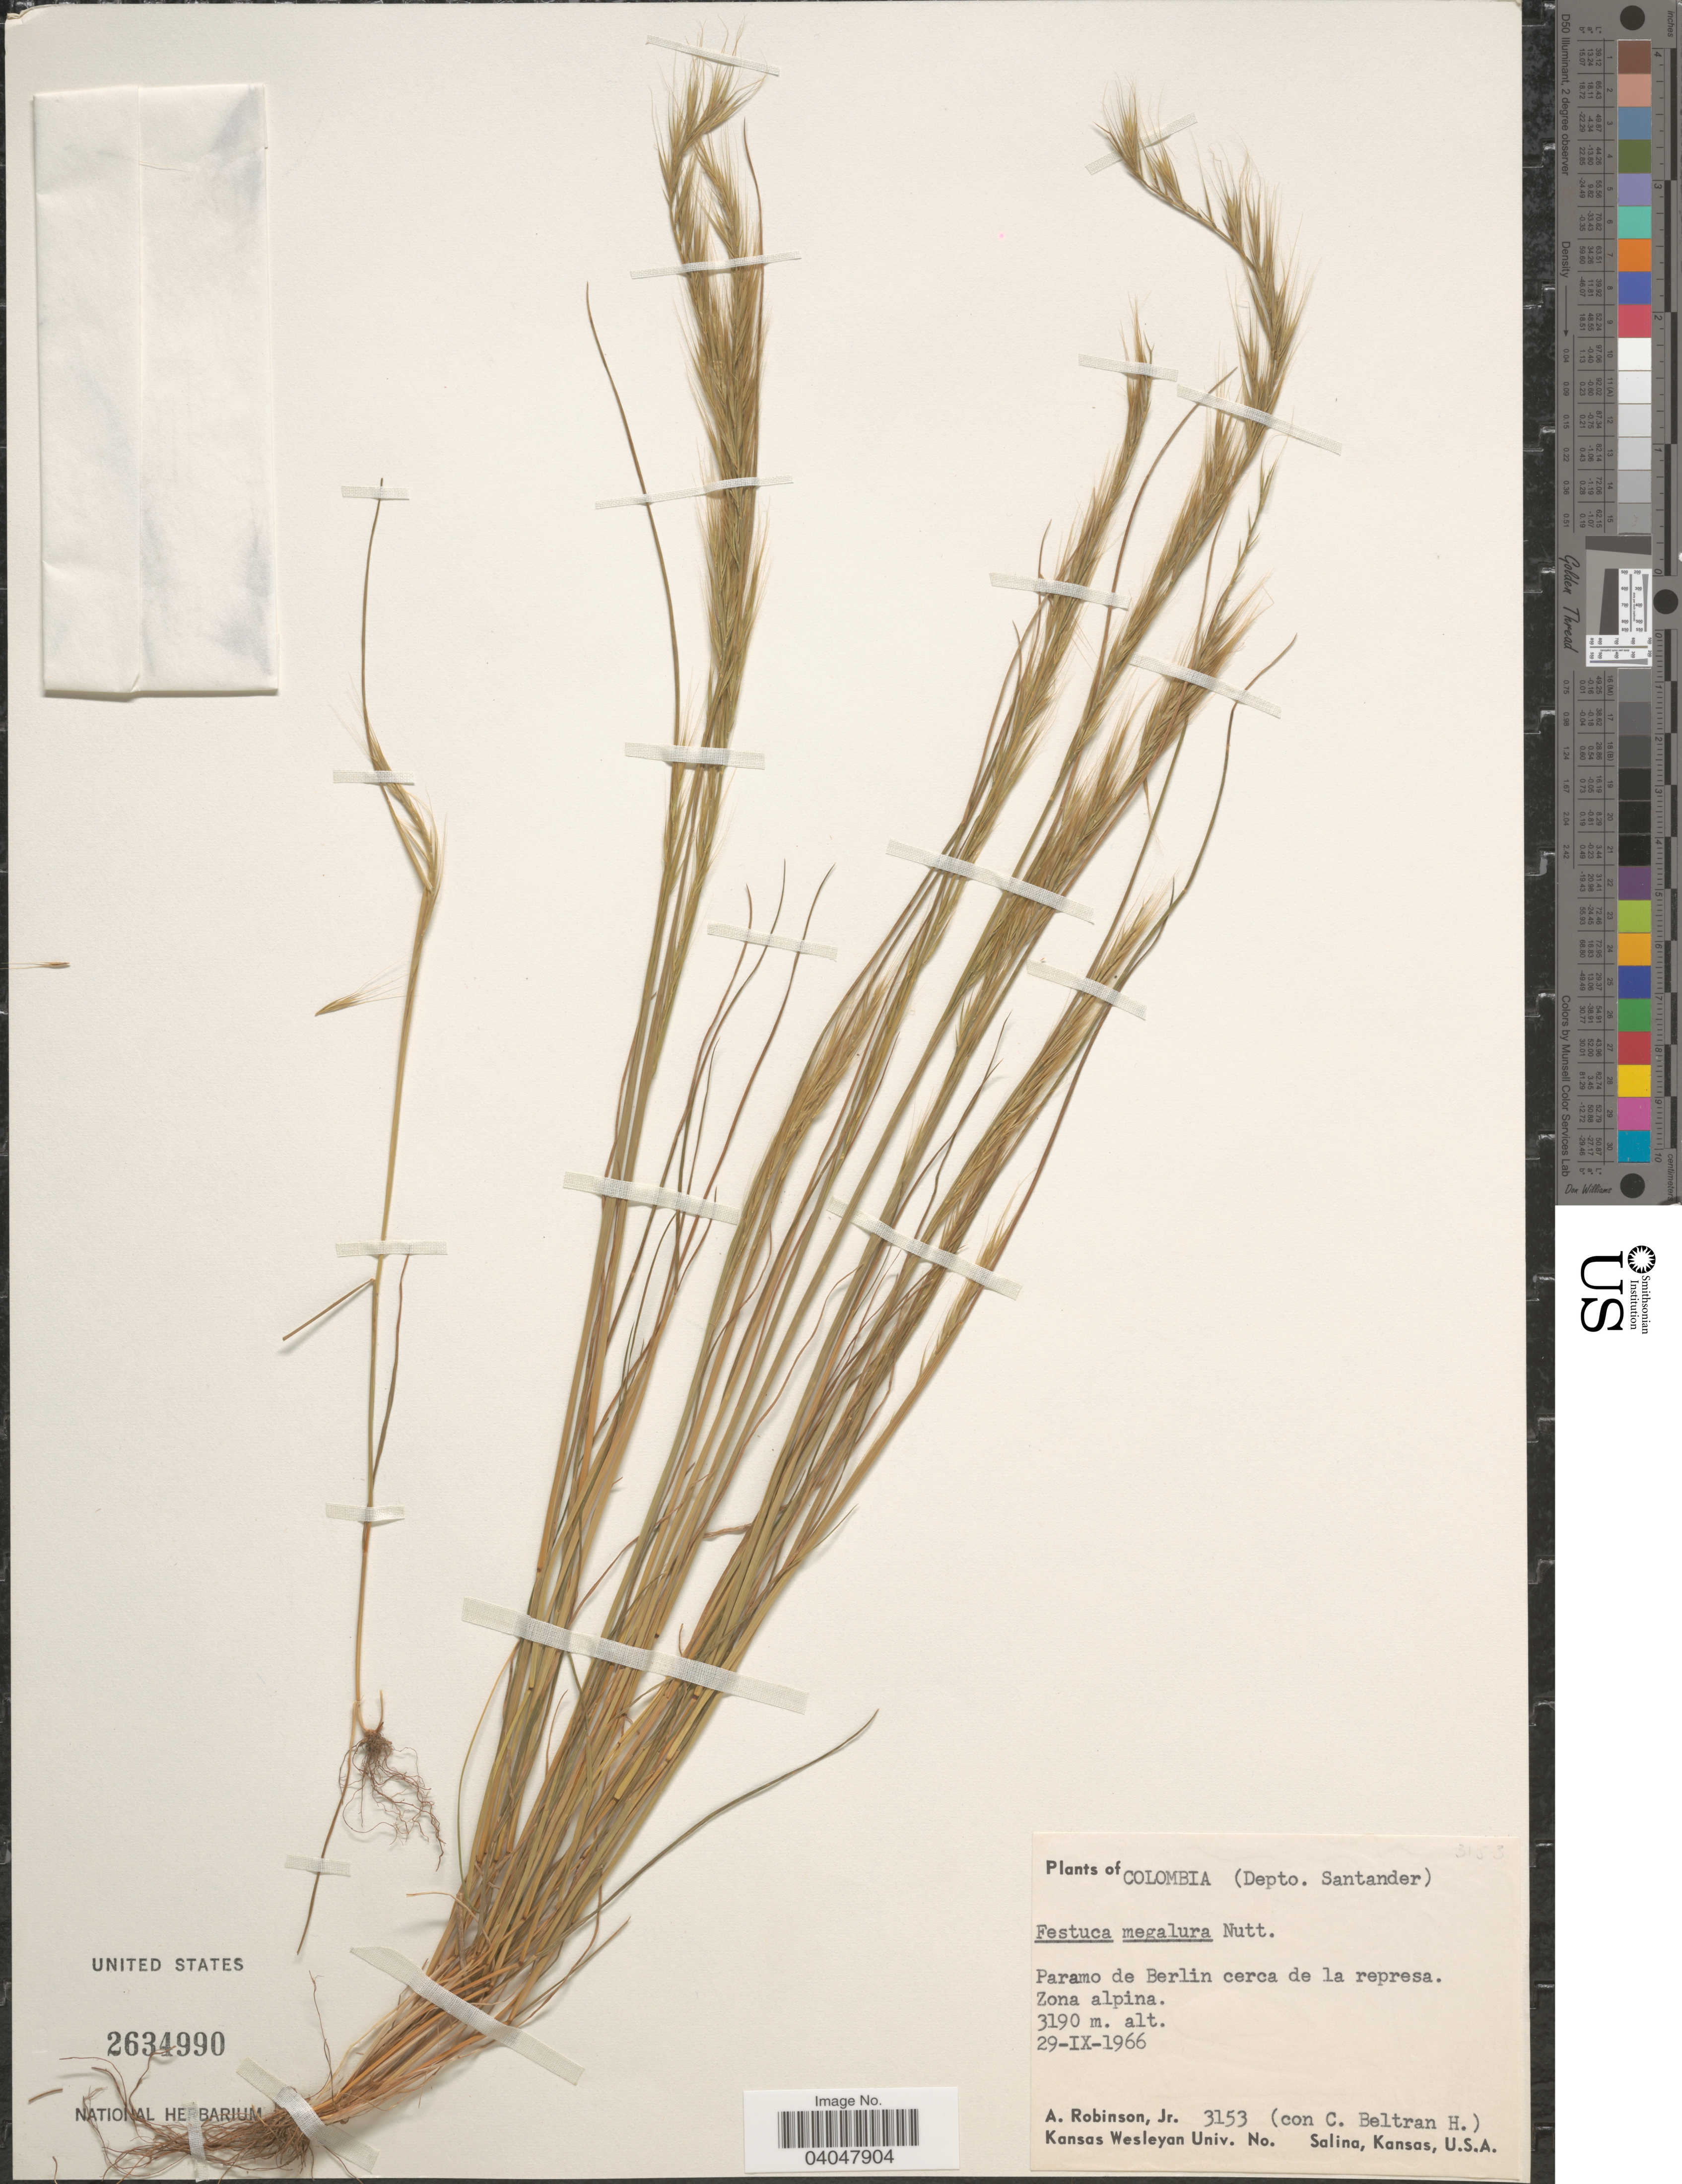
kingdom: Plantae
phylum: Tracheophyta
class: Liliopsida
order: Poales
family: Poaceae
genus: Festuca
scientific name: Festuca megalura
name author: Nutt.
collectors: A. Robinson Jr. & C. Beltran H.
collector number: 3153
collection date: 1966-09-29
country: Colombia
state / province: Santander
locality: (Depto. Santander). Paramo de Berlin cerca de la represa. Zona alpina.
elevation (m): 3190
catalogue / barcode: US 2634990